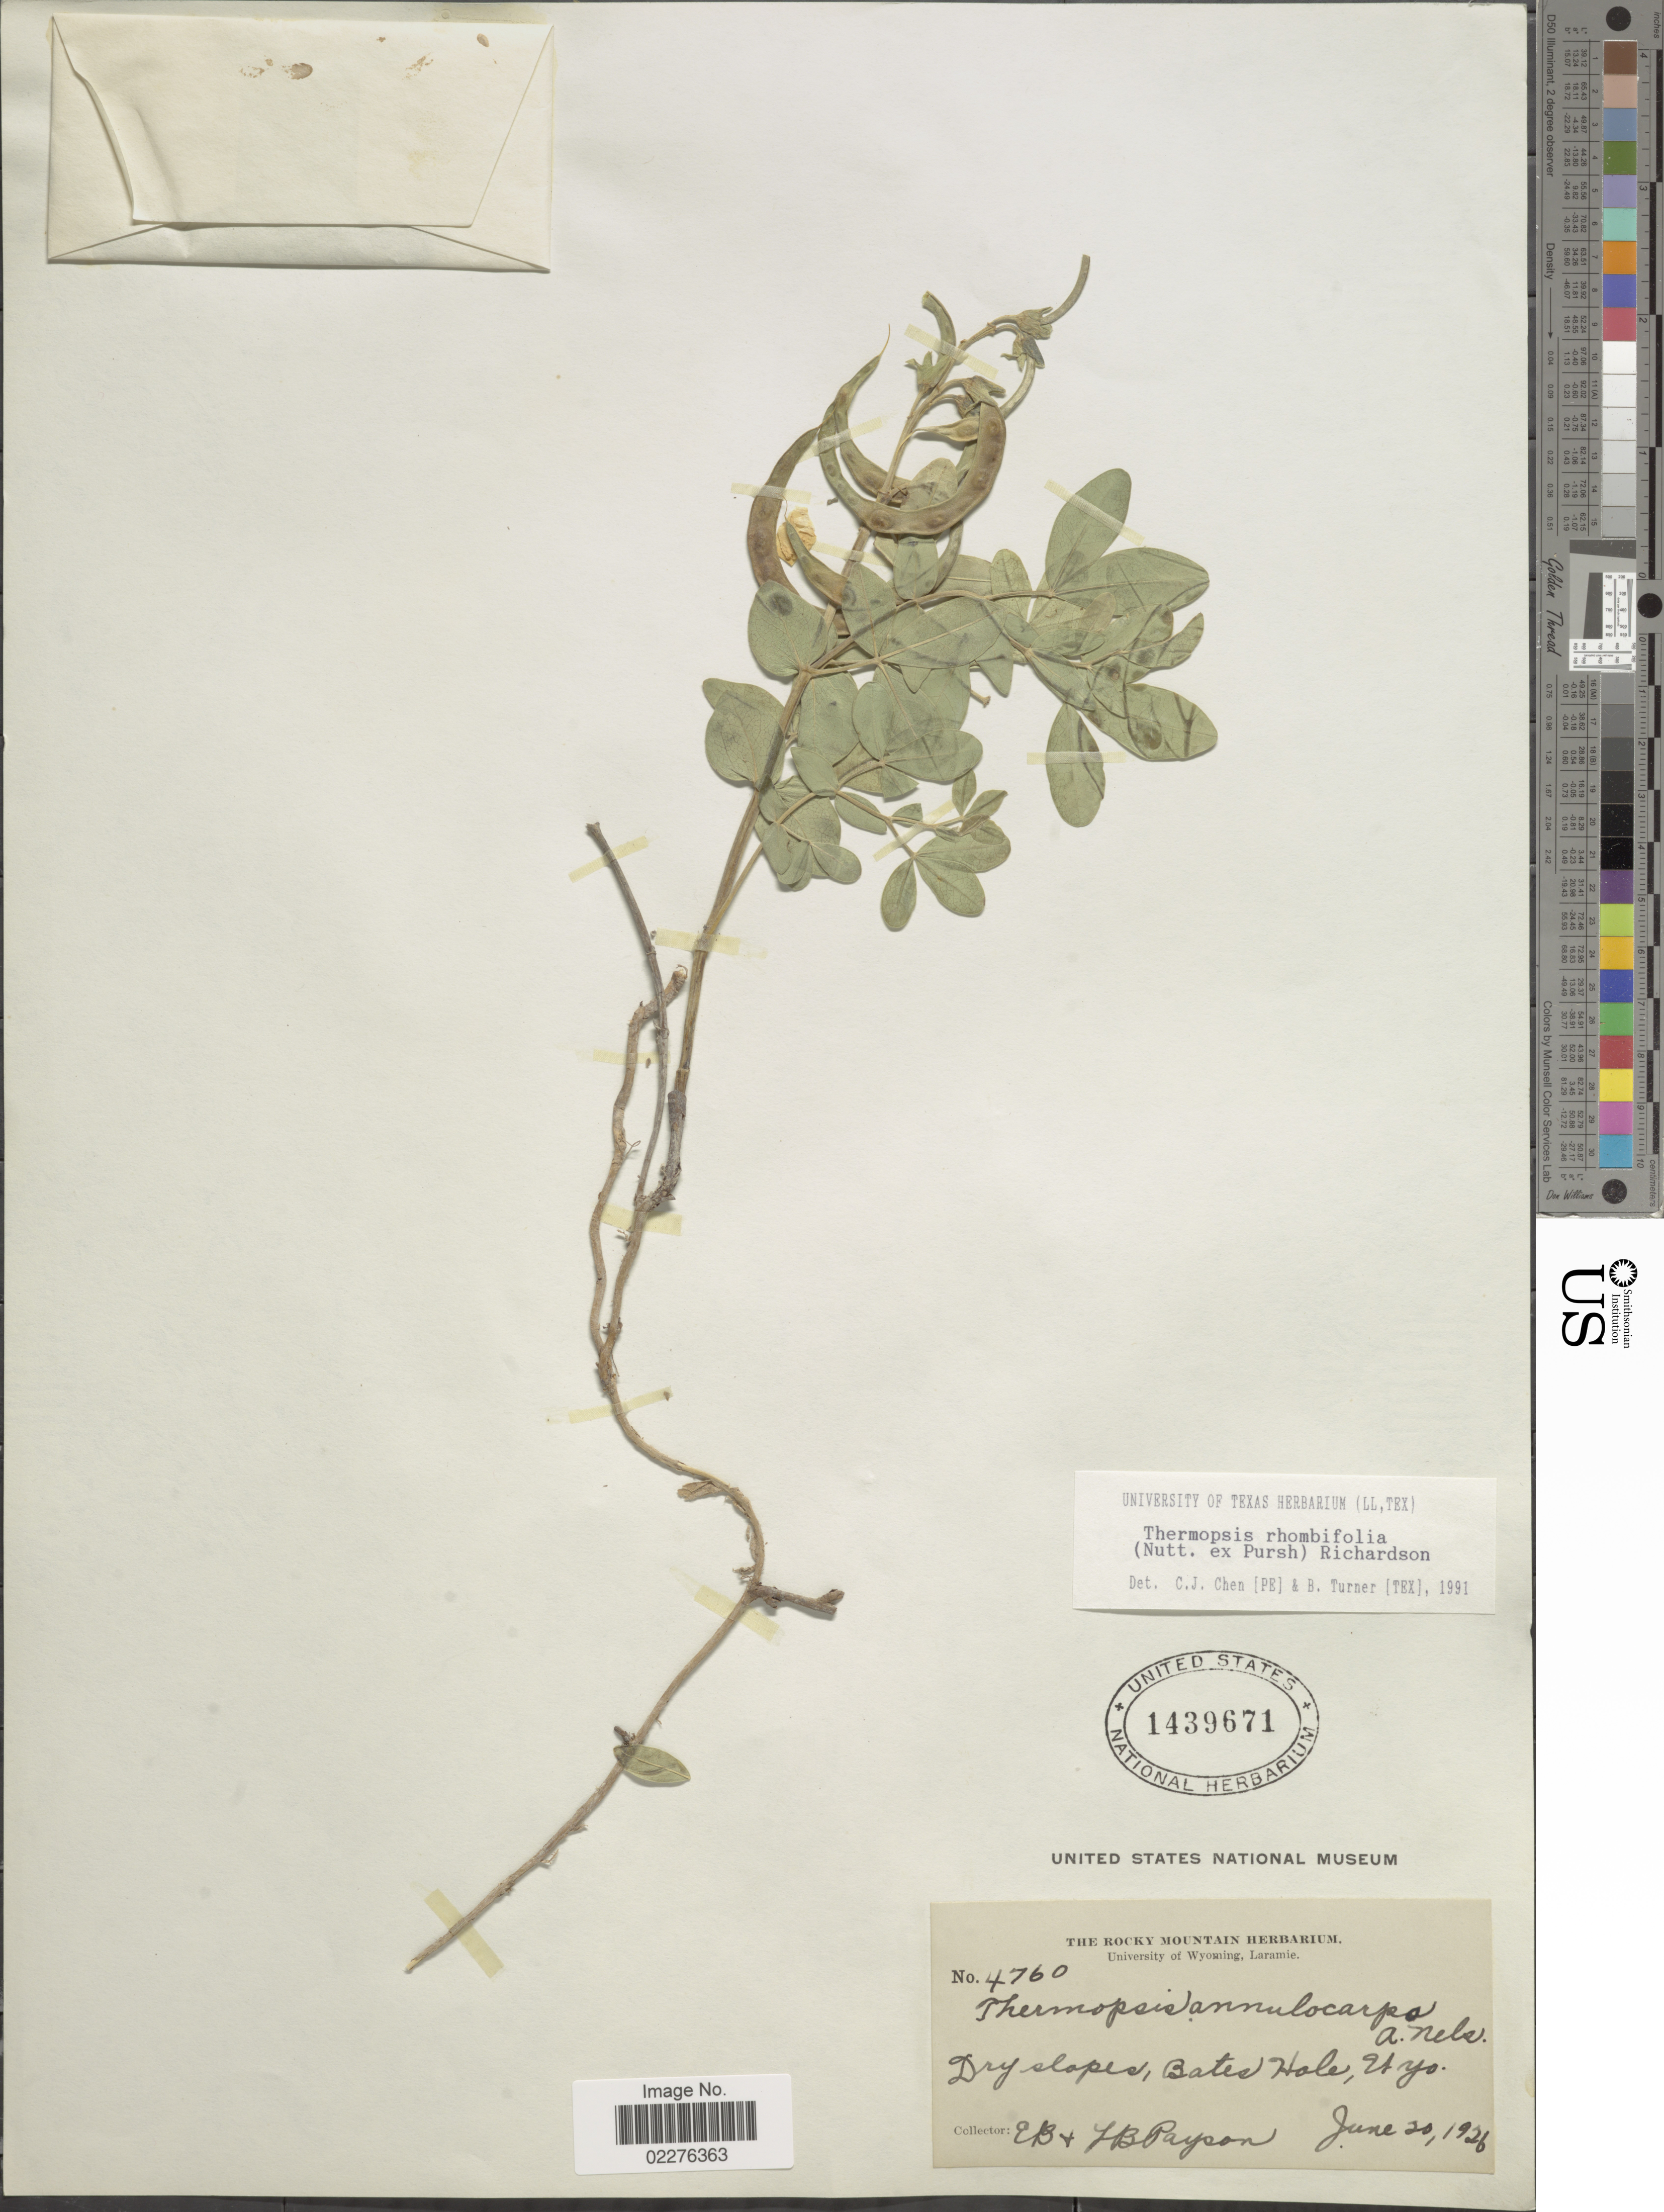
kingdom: Plantae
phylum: Tracheophyta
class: Magnoliopsida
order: Fabales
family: Fabaceae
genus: Thermopsis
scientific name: Thermopsis rhombifolia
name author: Richardson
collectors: E. B. Payson & L. Payson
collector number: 4760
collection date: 1926-06-20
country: United States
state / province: Wyoming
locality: Dry slopes, bates Hole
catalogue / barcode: US 1439671